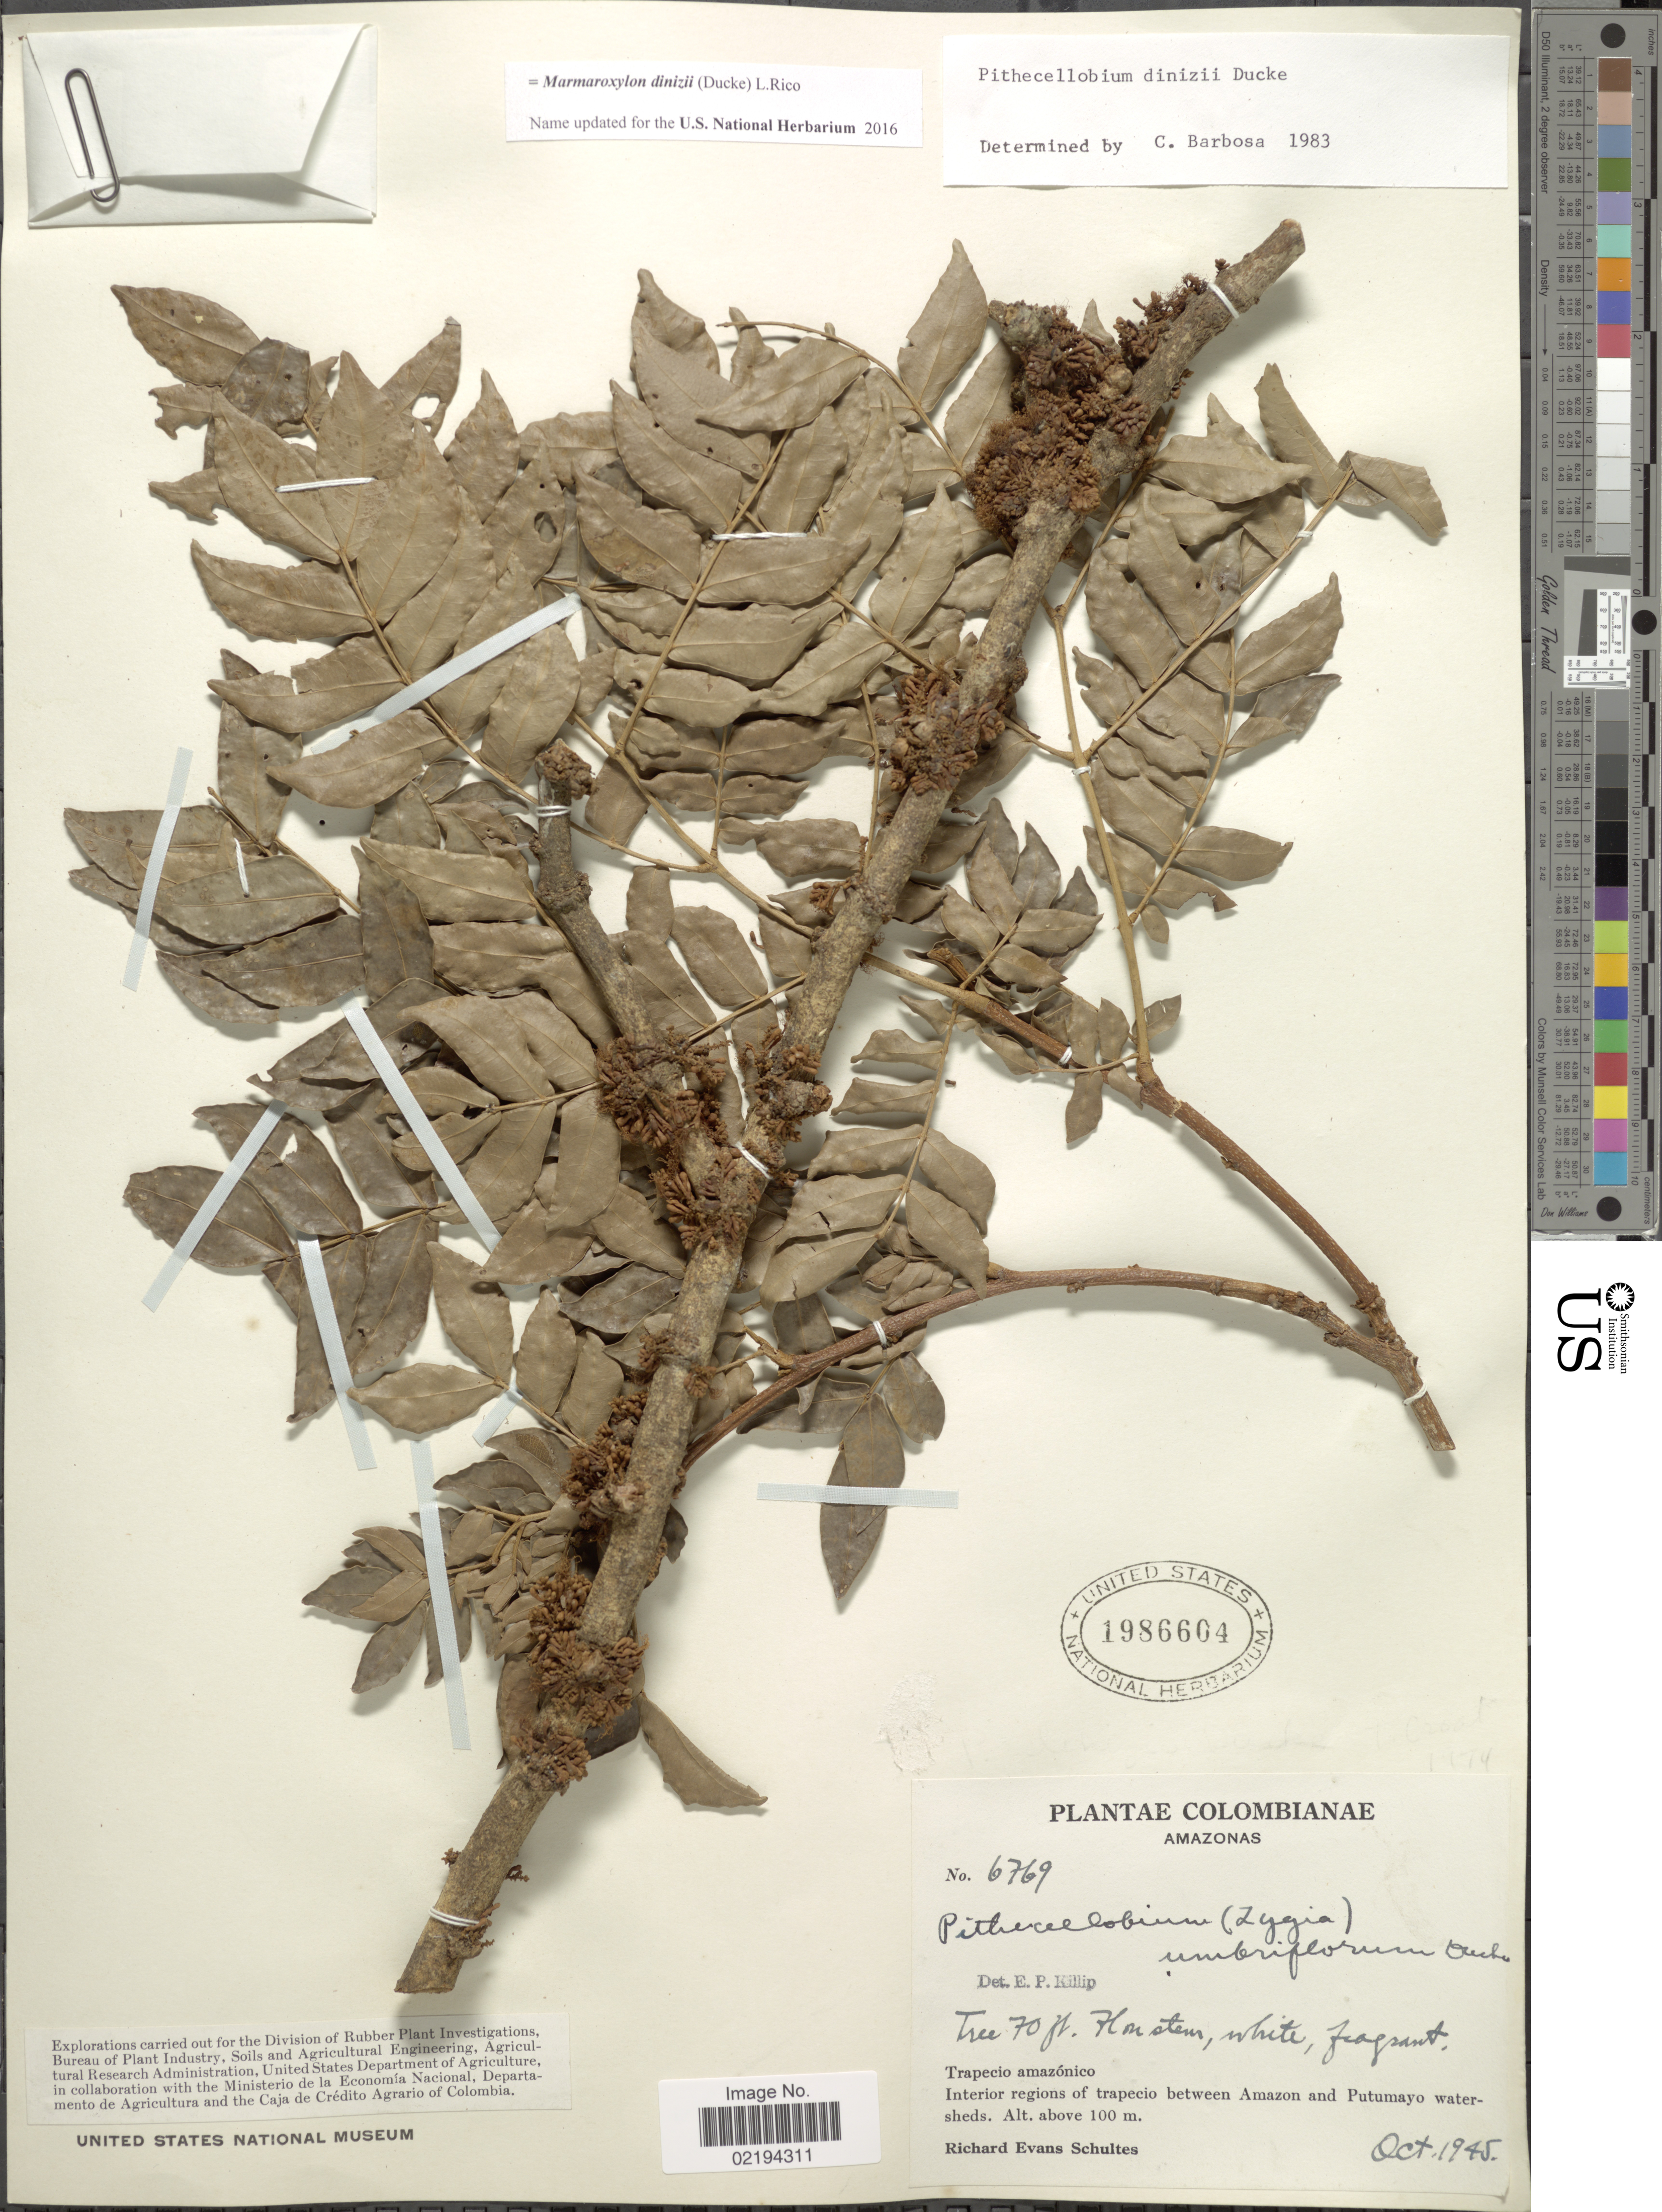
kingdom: Plantae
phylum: Tracheophyta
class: Magnoliopsida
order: Fabales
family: Fabaceae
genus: Zygia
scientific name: Zygia dinizii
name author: (Ducke) D.A. Neill et al.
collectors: R. E. Schultes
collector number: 6769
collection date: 1945-10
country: Colombia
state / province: Amazônas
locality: Trapecio amazonico, Interior regions of trapecio between Amazon and Putumayo watersheds.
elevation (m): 100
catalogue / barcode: US 1986604